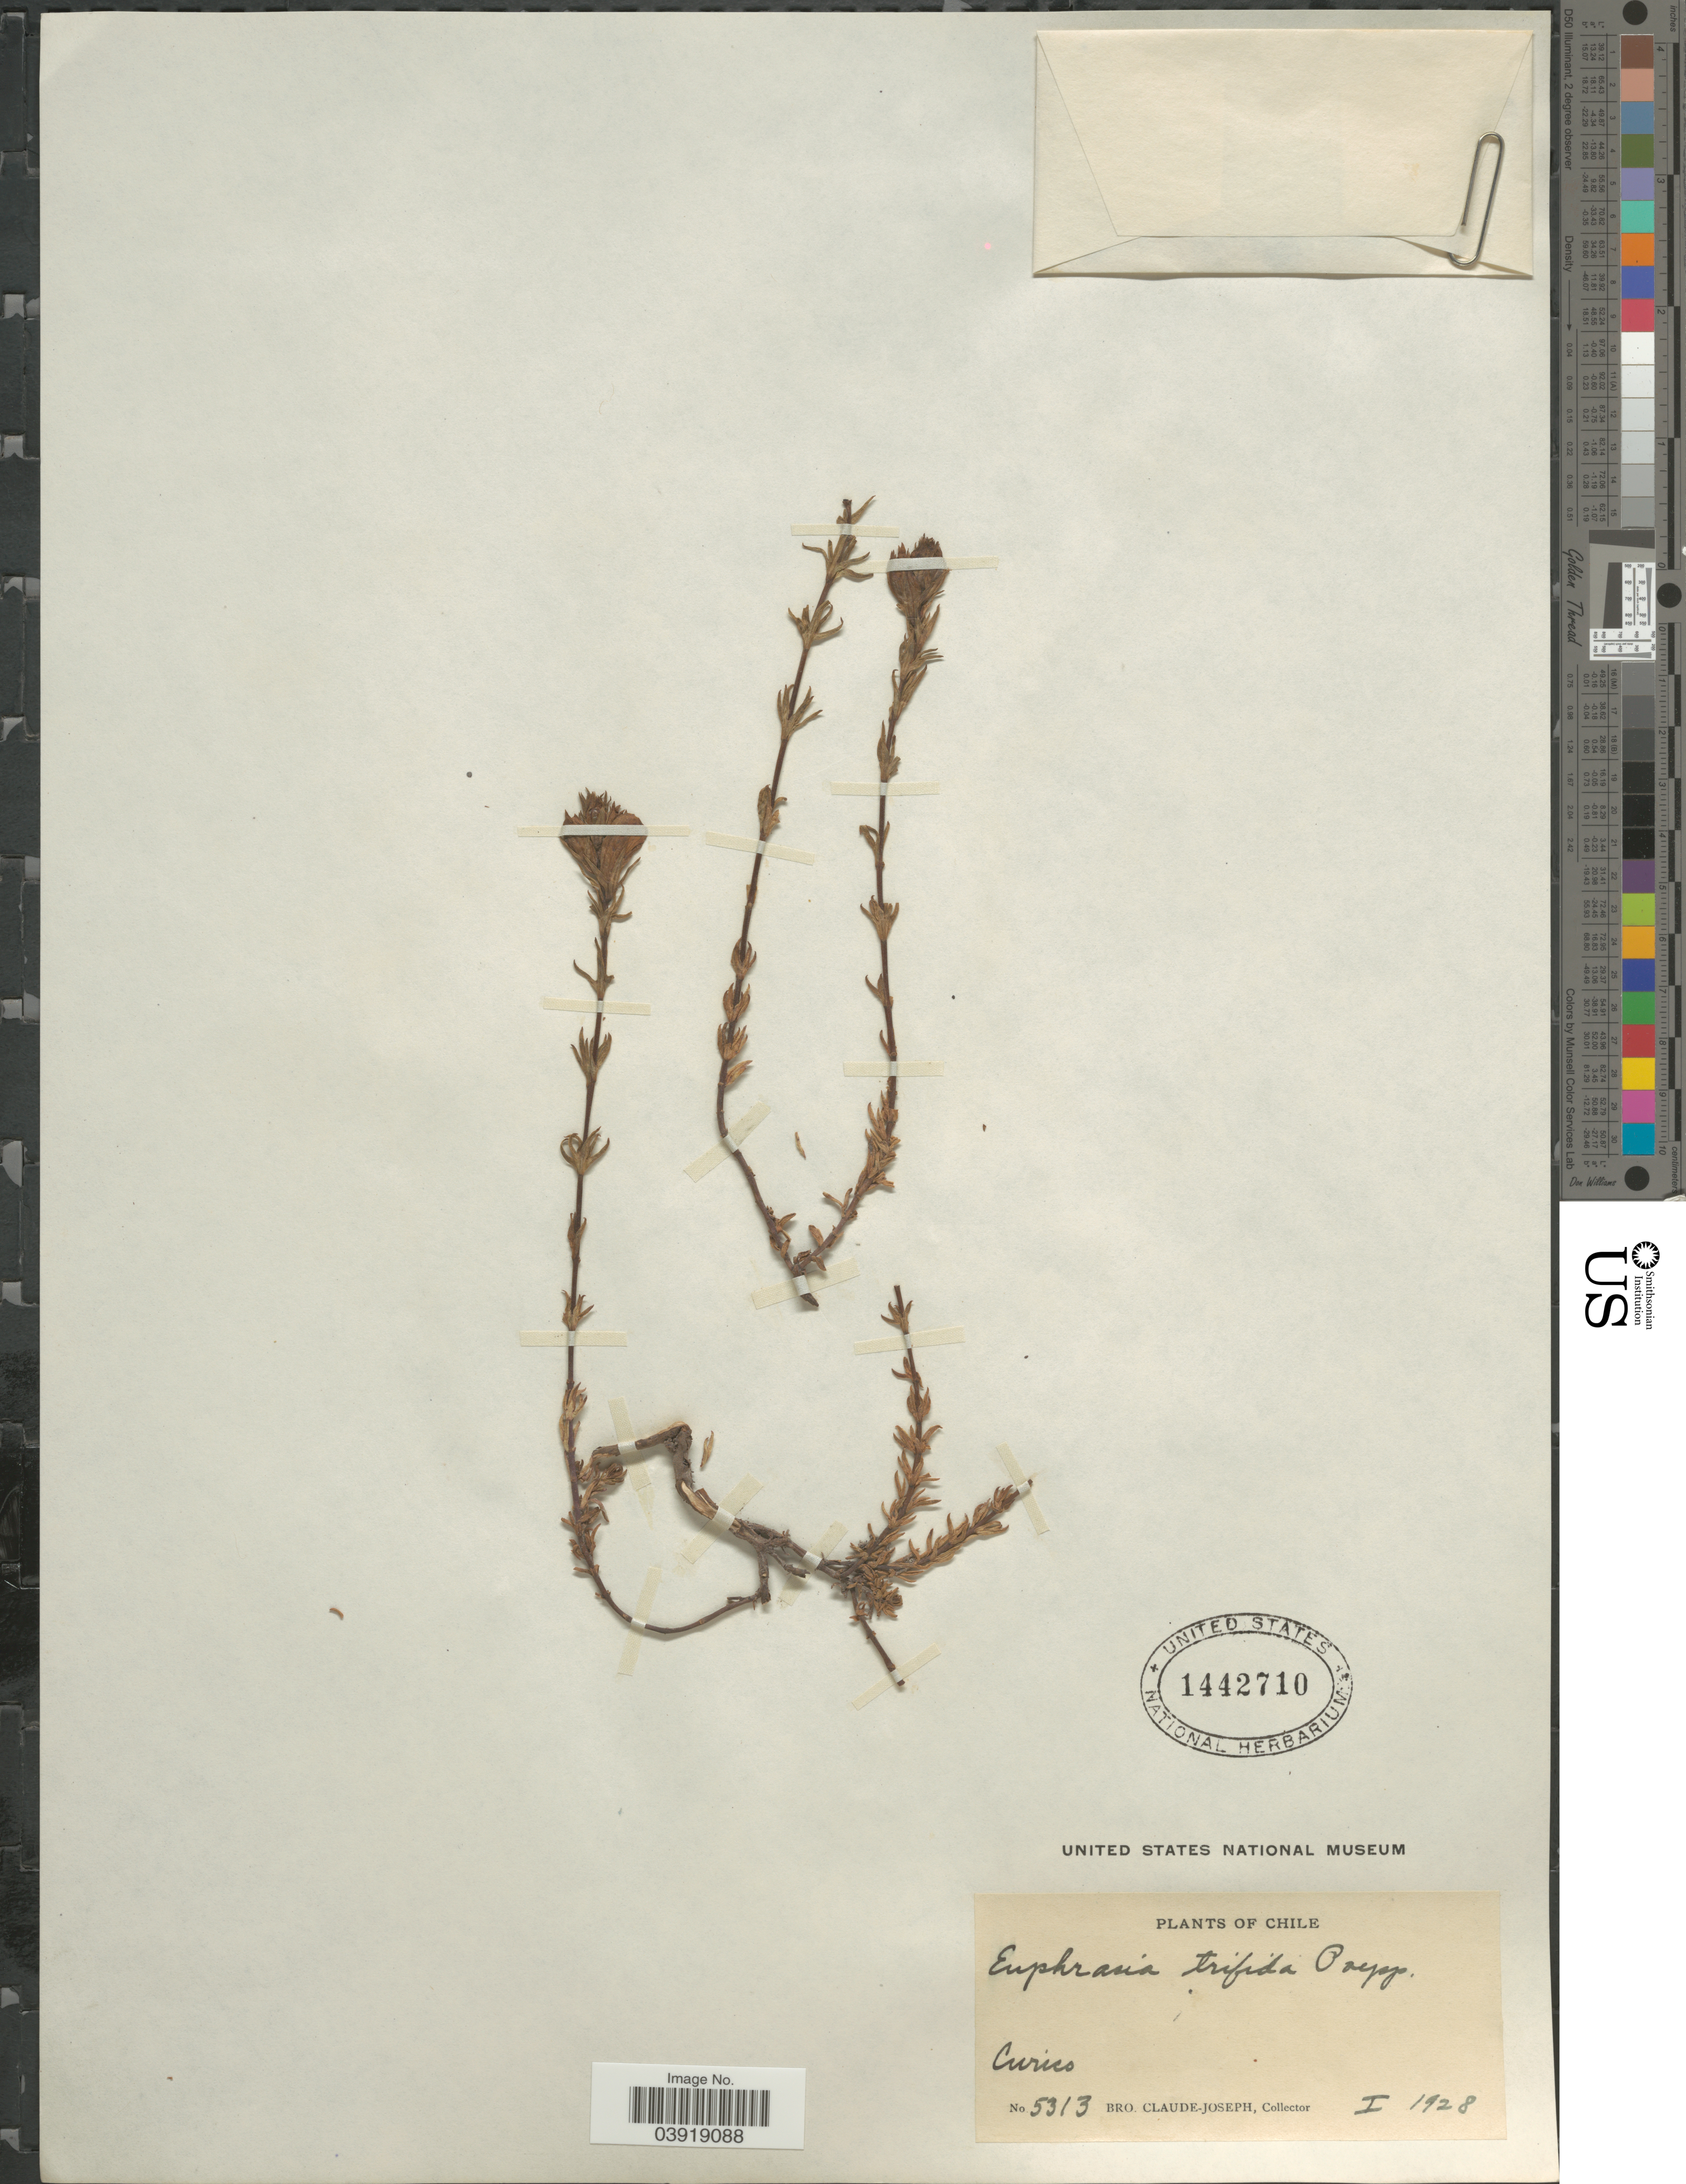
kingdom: Plantae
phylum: Tracheophyta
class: Magnoliopsida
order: Lamiales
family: Orobanchaceae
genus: Euphrasia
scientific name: Euphrasia trifida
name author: Poepp. ex Benth.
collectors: Bro. Claude-Joseph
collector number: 5313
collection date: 1928-01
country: Chile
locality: Curico.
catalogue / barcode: US 1442710